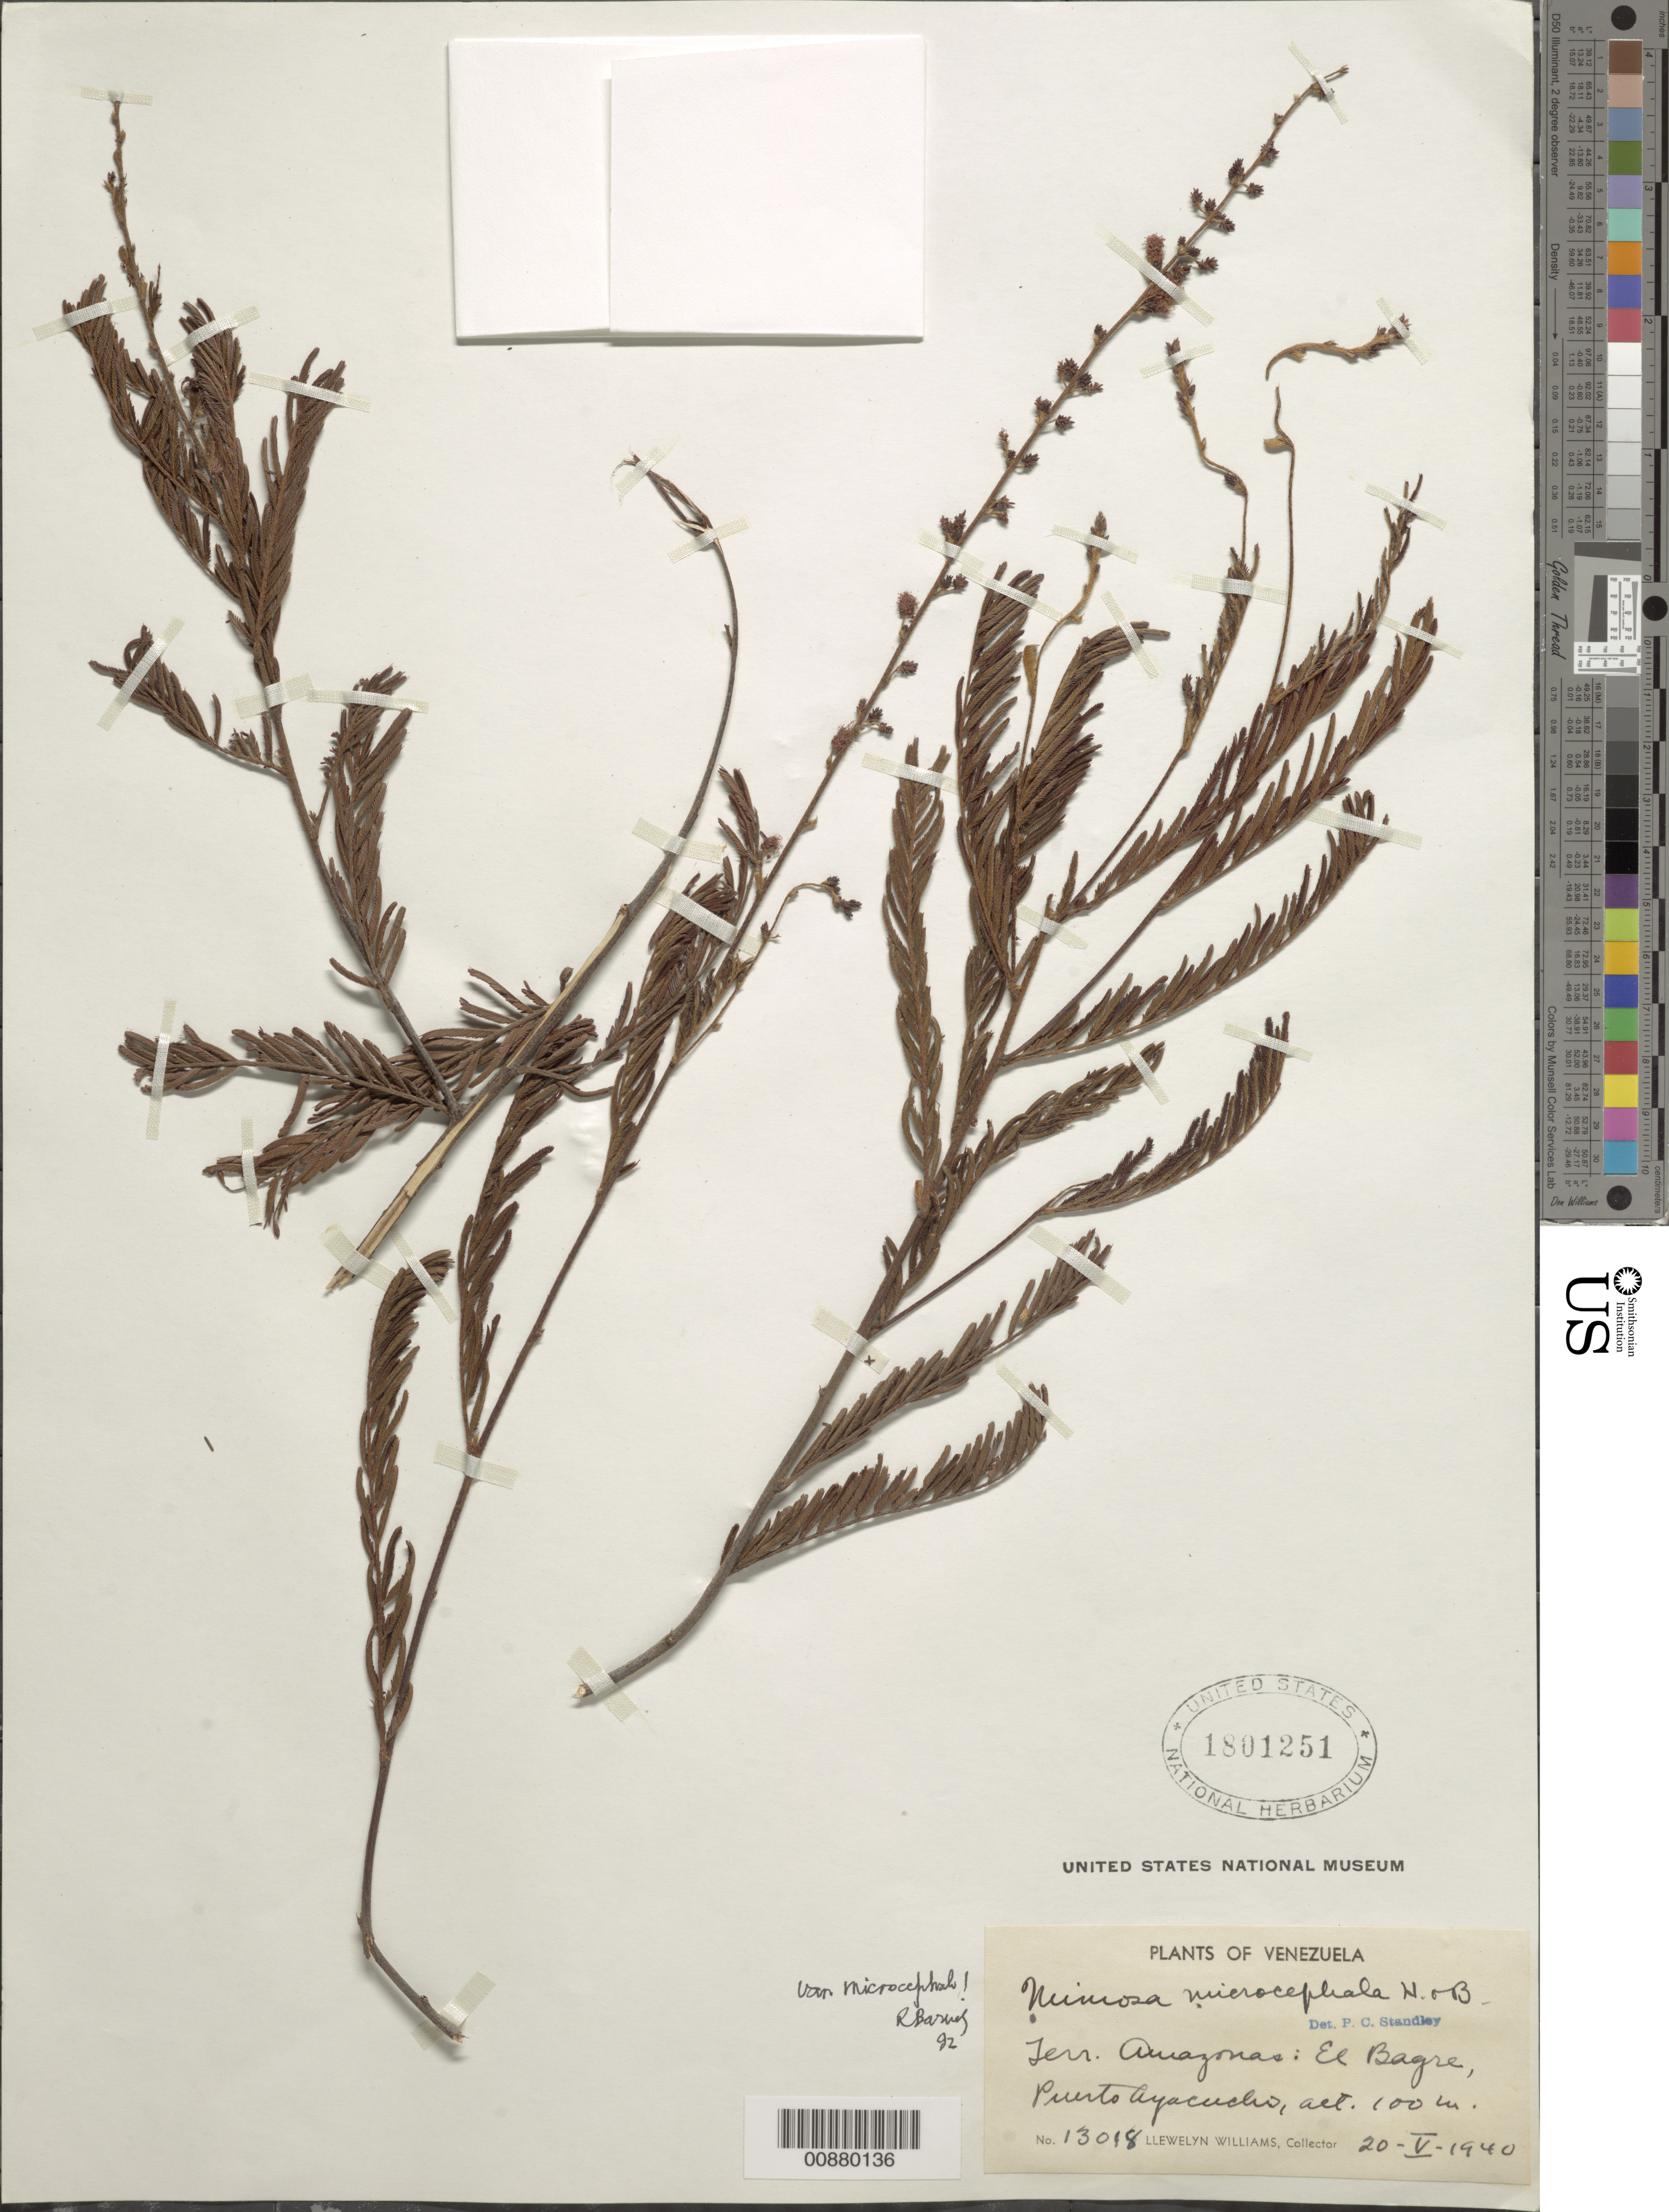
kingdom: Plantae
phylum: Tracheophyta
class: Magnoliopsida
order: Fabales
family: Fabaceae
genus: Mimosa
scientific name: Mimosa microcephala var. microcephala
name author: Humb. & Bonpl. ex Willd.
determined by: Barneby, Rupert C., (NY)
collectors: Ll. Williams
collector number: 13018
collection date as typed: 20-May-40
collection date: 1940-05-20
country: Venezuela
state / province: Amazonas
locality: Puerto Ayacucho, El Bagre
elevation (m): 100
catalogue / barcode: US 1801251